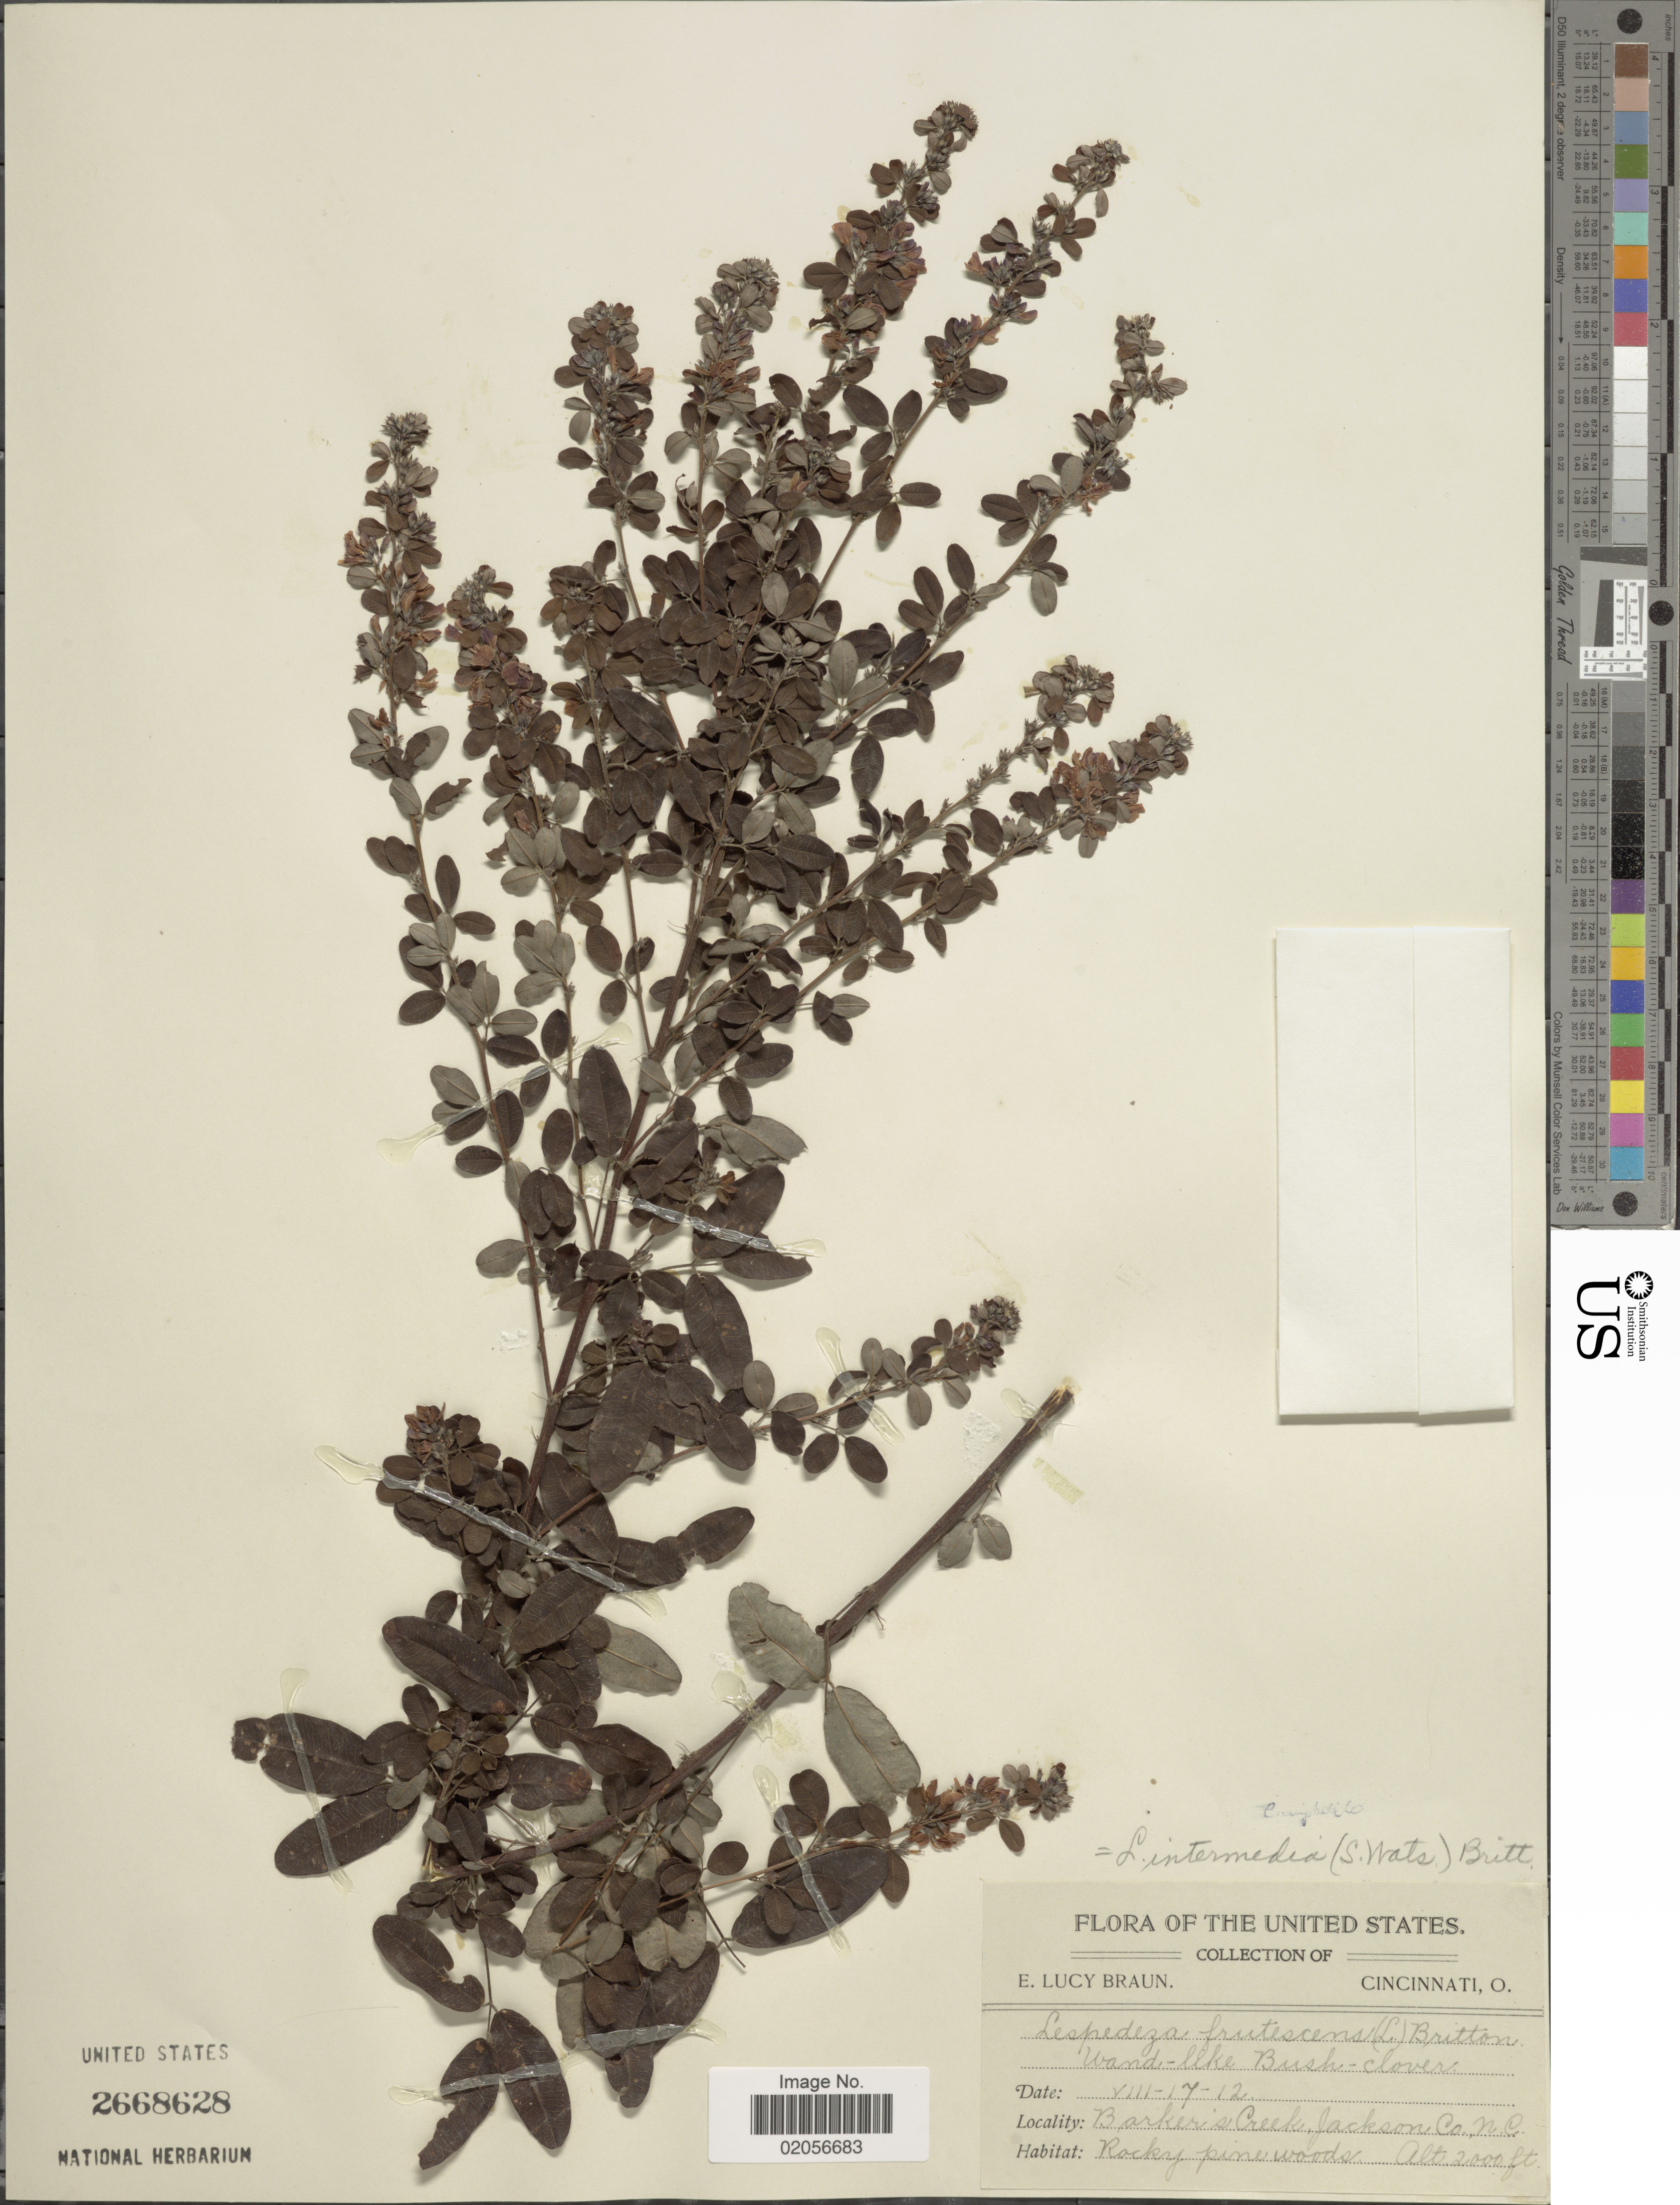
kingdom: Plantae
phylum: Tracheophyta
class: Magnoliopsida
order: Fabales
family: Fabaceae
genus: Lespedeza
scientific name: Lespedeza intermedia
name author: (S. Watson) Britton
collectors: E. L. Braun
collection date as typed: Transcribed d/m/y: 17/8/12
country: United States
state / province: North Carolina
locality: Barker's Creek, jackson Co., Rocky pine woods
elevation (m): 610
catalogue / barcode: US 2668628